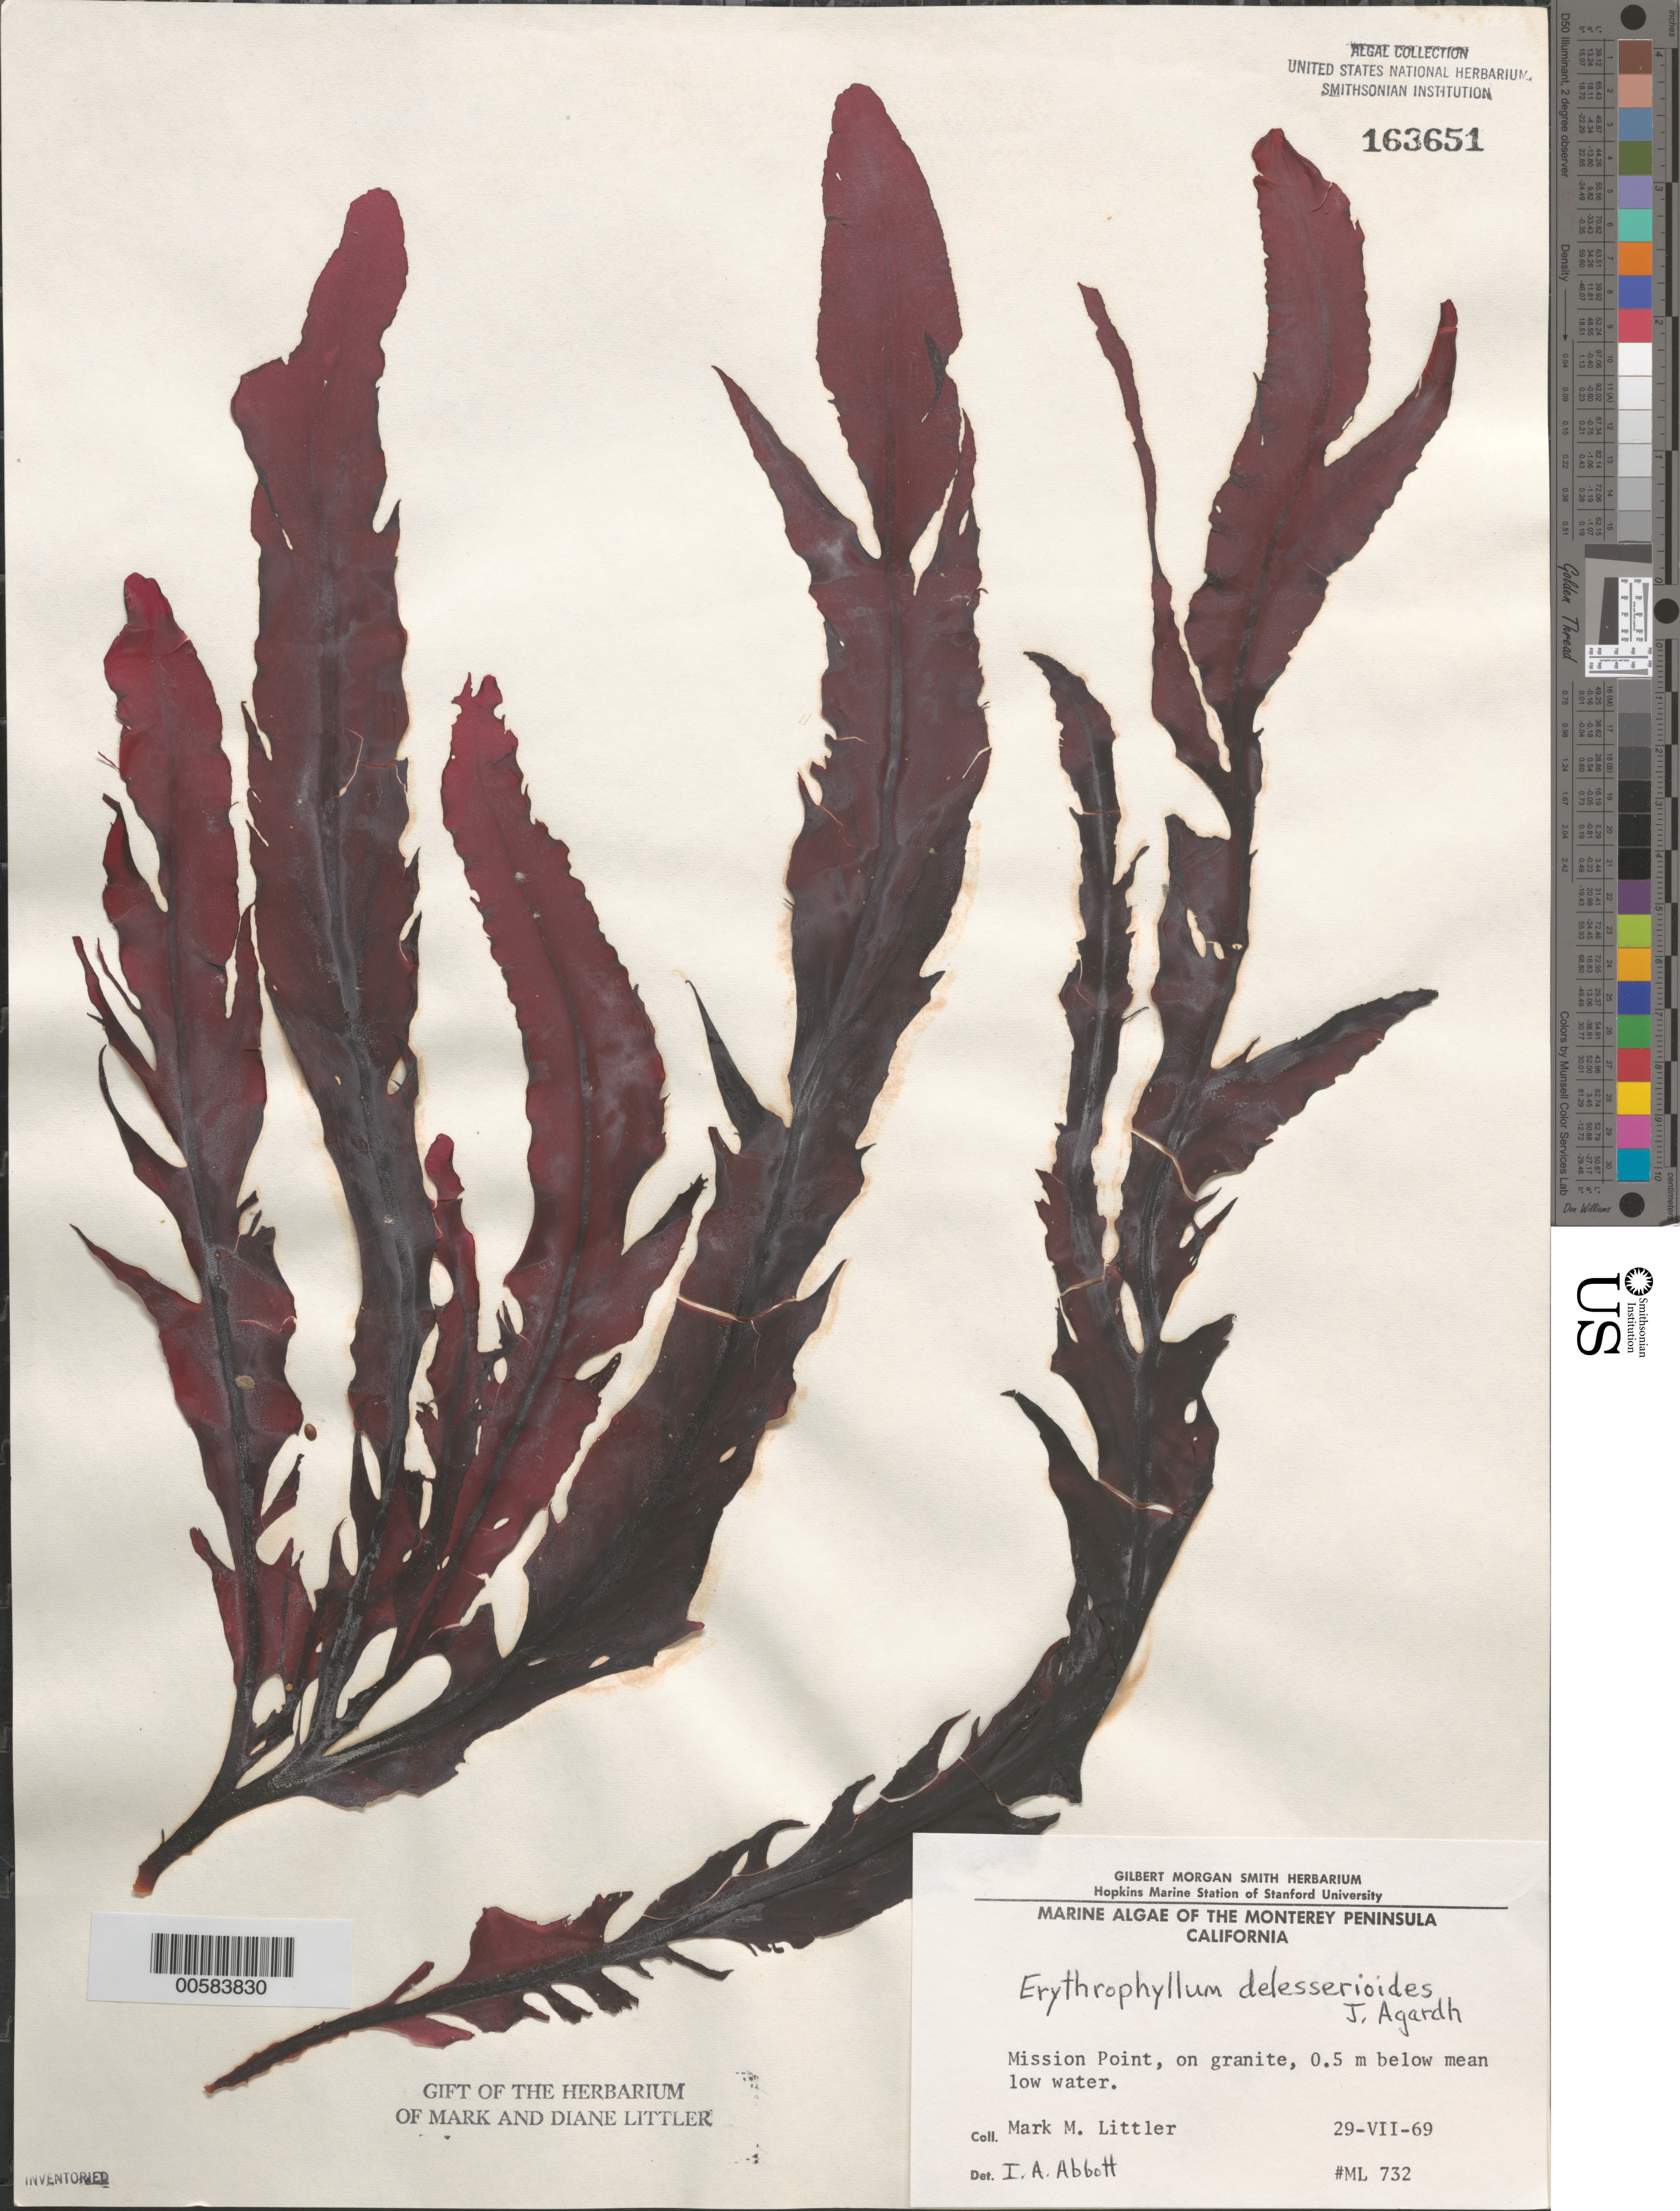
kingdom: Plantae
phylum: Rhodophyta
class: Florideophyceae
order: Gigartinales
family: Kallymeniaceae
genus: Erythrophyllum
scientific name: Erythrophyllum delesserioides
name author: J. Agardh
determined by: Abbott, Isabella A.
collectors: M. M. Littler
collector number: ML 732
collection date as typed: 29 Jul 1969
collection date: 1969-07-29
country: United States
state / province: California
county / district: Monterey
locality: Mission Point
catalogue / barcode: US 163651